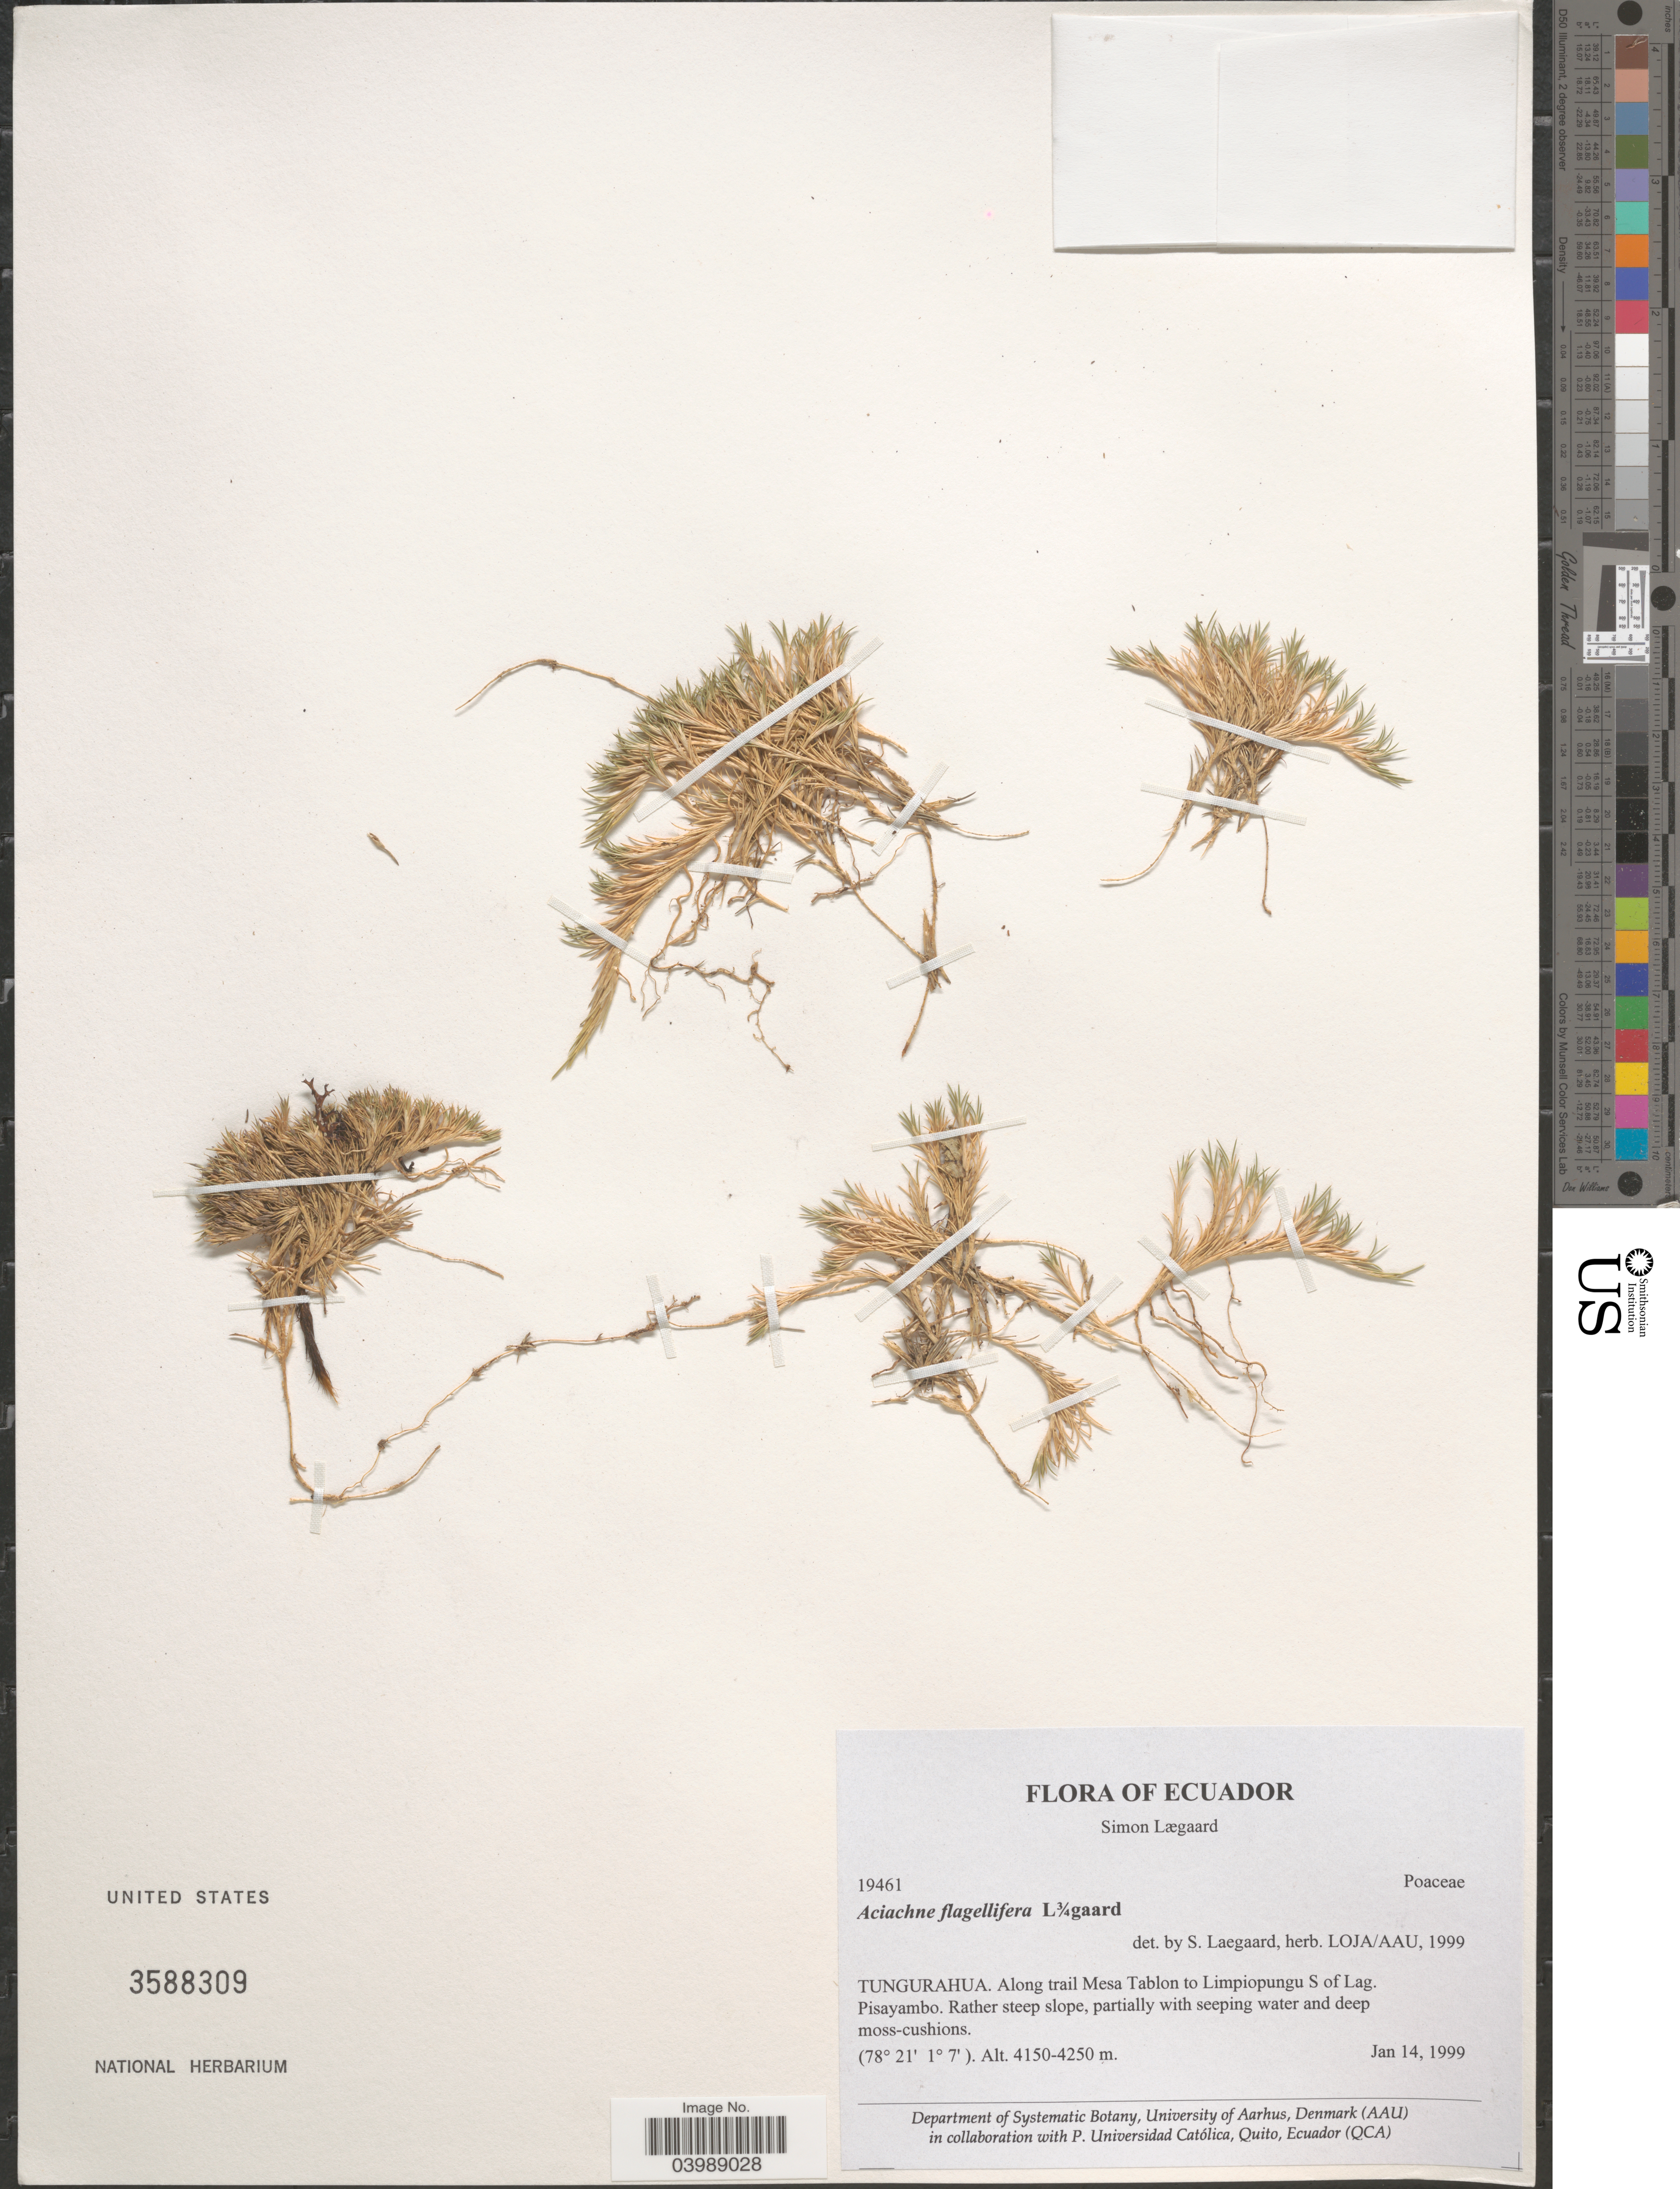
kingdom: Plantae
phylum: Tracheophyta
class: Liliopsida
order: Poales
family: Poaceae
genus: Aciachne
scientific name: Aciachne flagellifera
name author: Lægaard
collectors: S. Lægaard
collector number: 19461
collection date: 1999-01-14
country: Ecuador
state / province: Tungurahua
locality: Along trail to Mesa Tablon to Limpiopungu S of Lag. Pisayambo.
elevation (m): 4150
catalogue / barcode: US 3588309